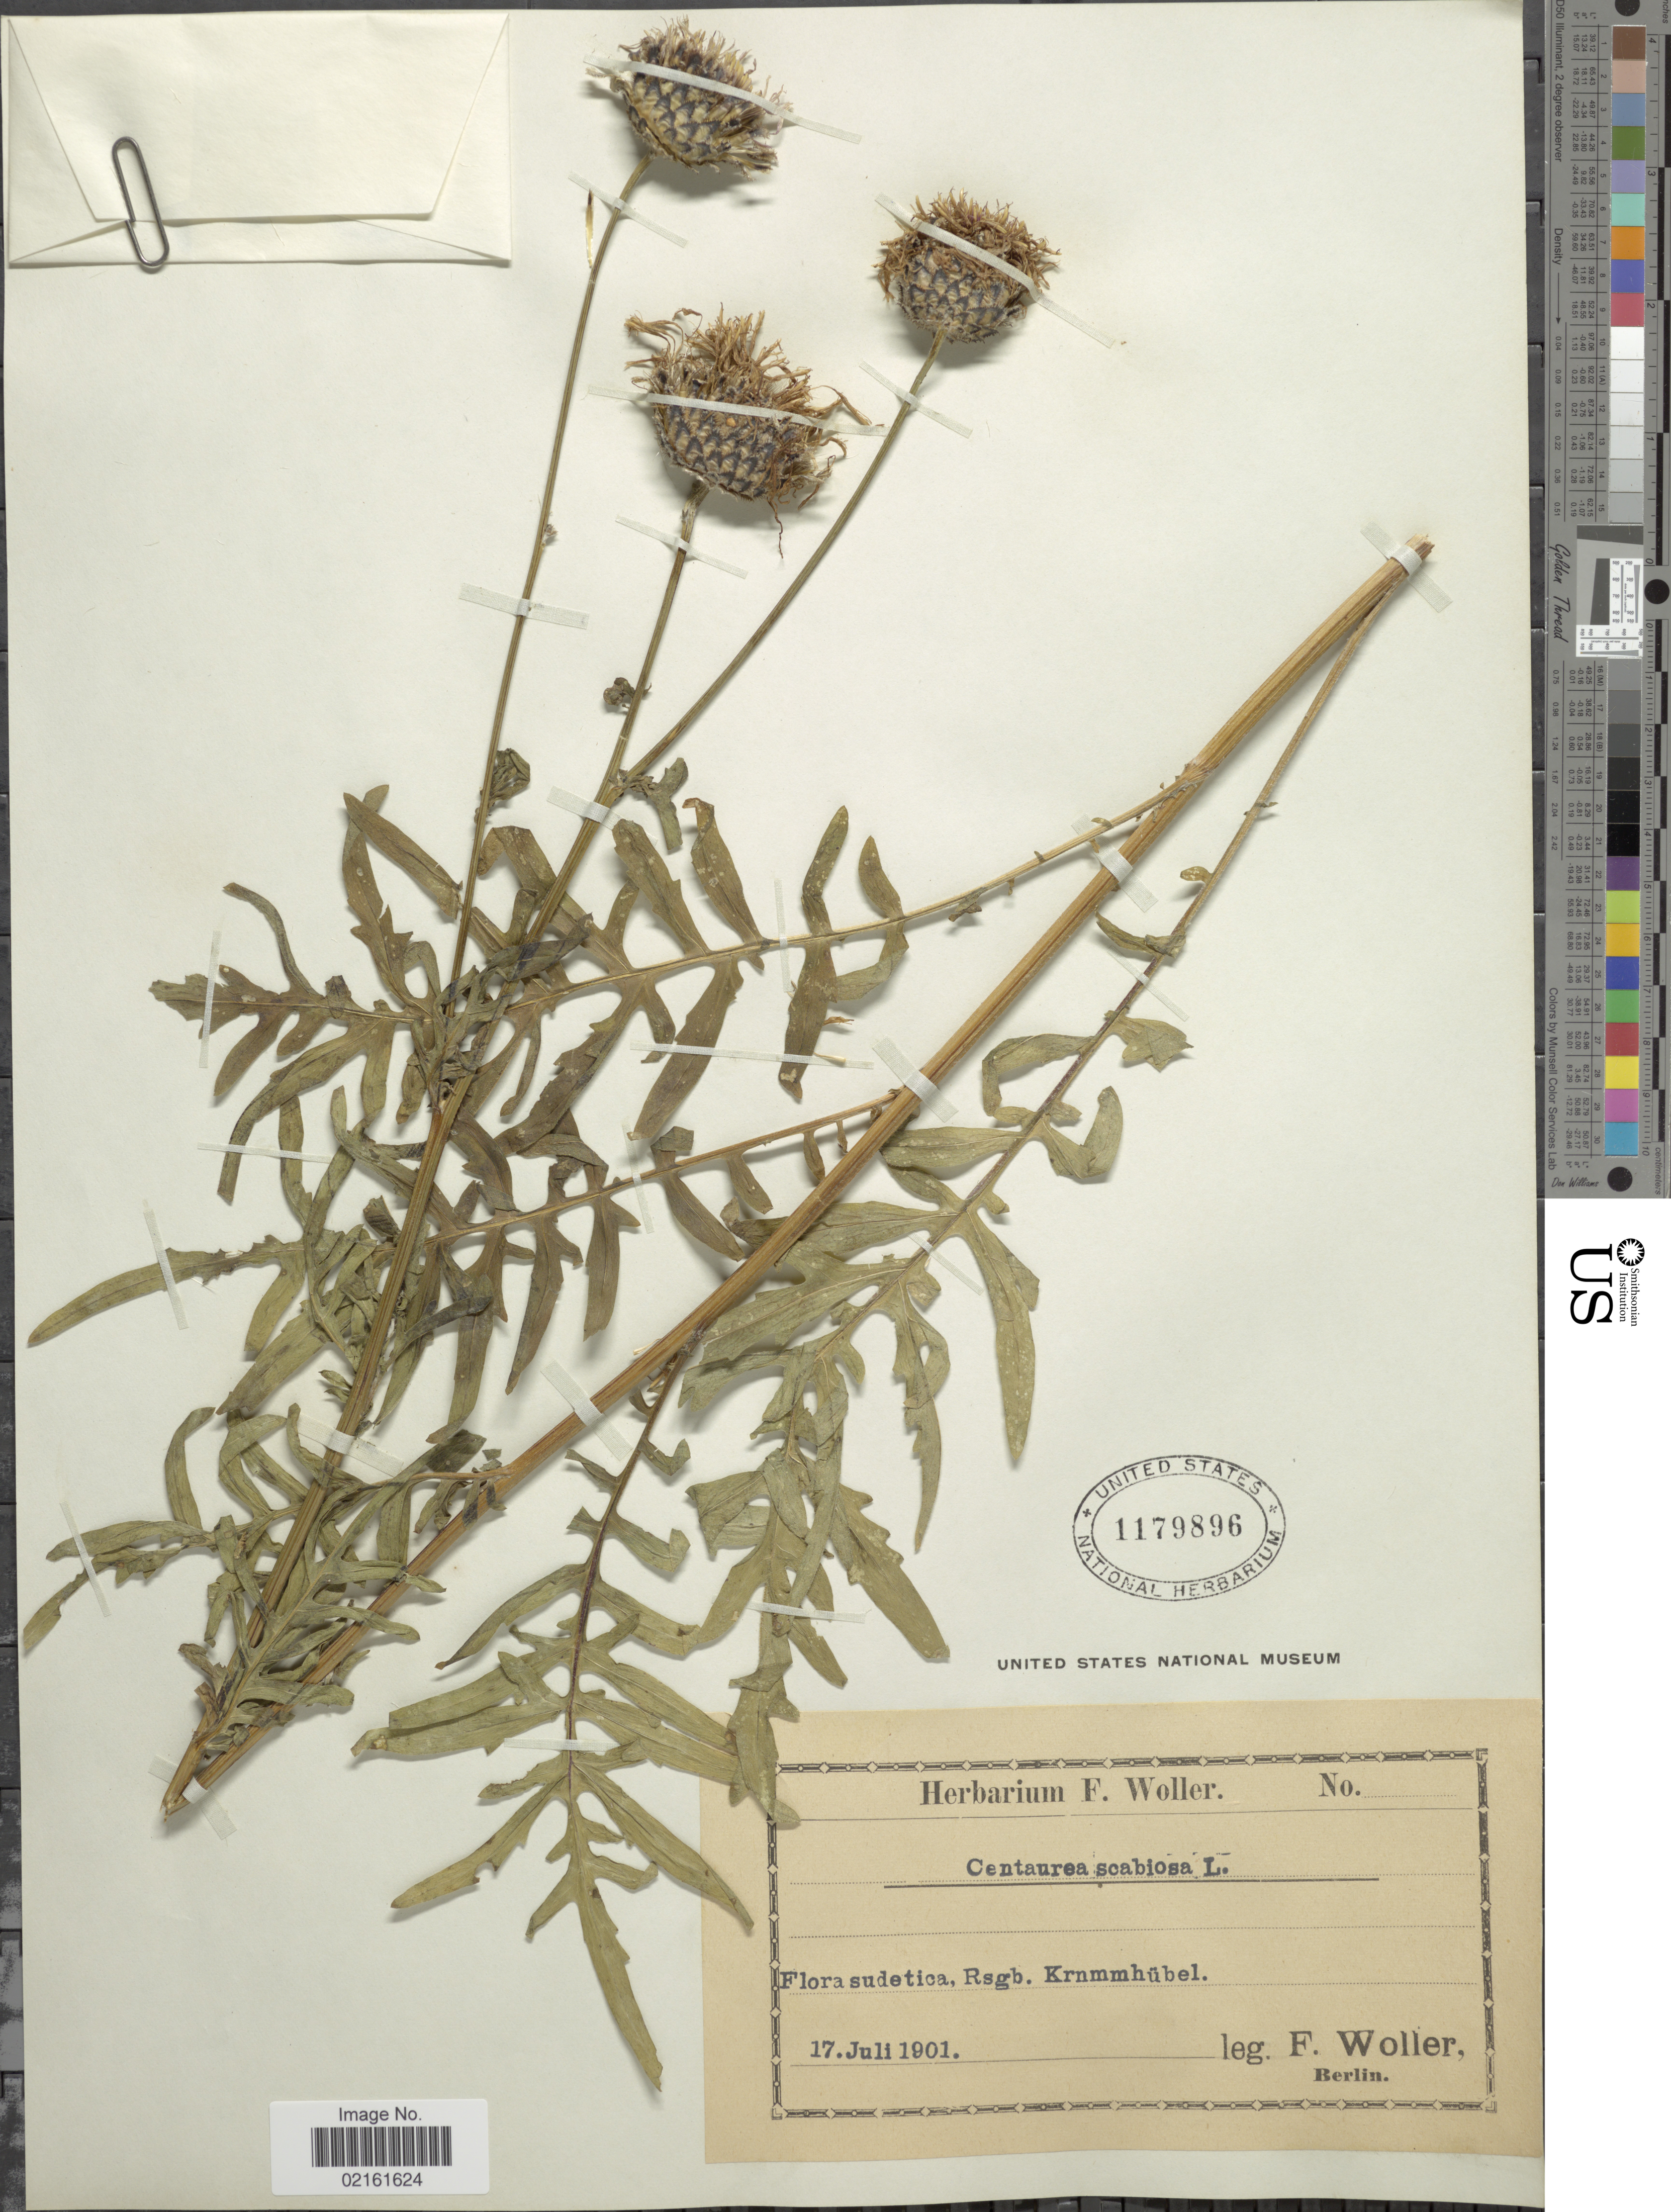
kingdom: Plantae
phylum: Tracheophyta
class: Magnoliopsida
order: Asterales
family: Asteraceae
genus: Centaurea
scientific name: Centaurea scabiosa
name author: L.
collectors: F. Woller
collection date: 1901-07-17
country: Czechia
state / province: Hradec Kralove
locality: Rsgb. Krnmmhübel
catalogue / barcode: US 1179896